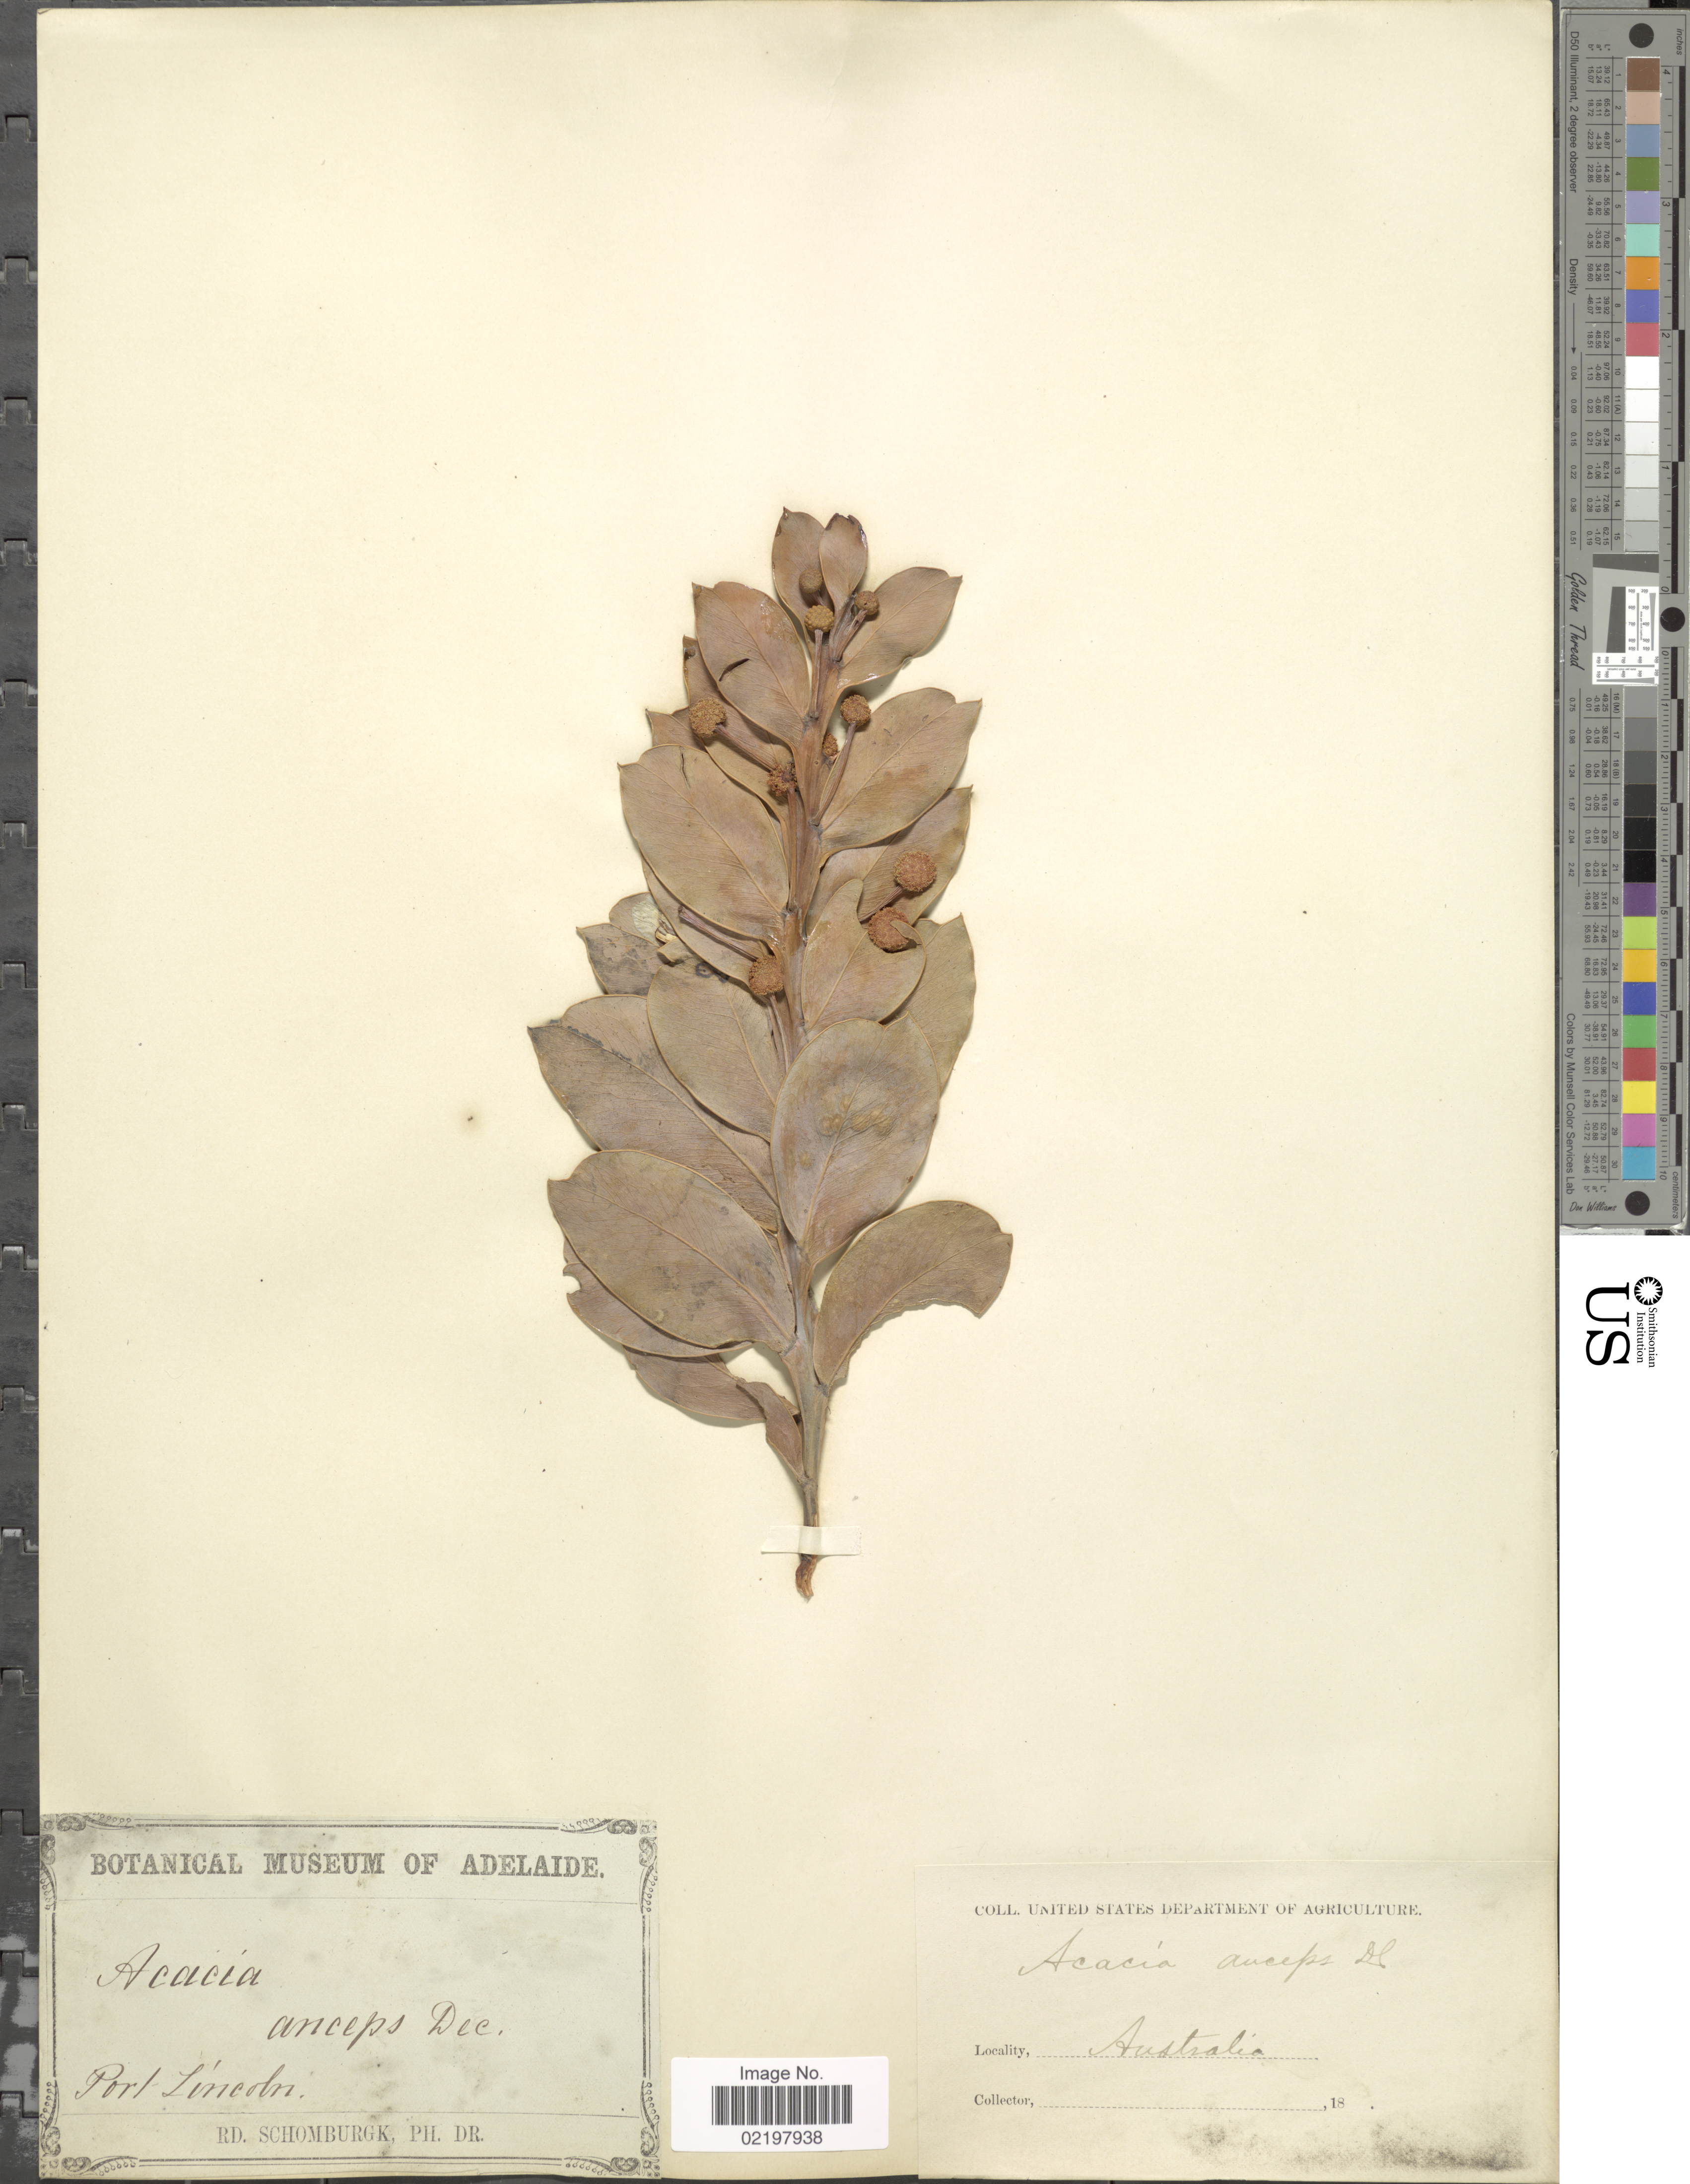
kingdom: Plantae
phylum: Tracheophyta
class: Magnoliopsida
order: Fabales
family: Fabaceae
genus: Acacia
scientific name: Acacia anceps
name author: DC.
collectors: M. R. Schomburgk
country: Australia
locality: Port Lincoln